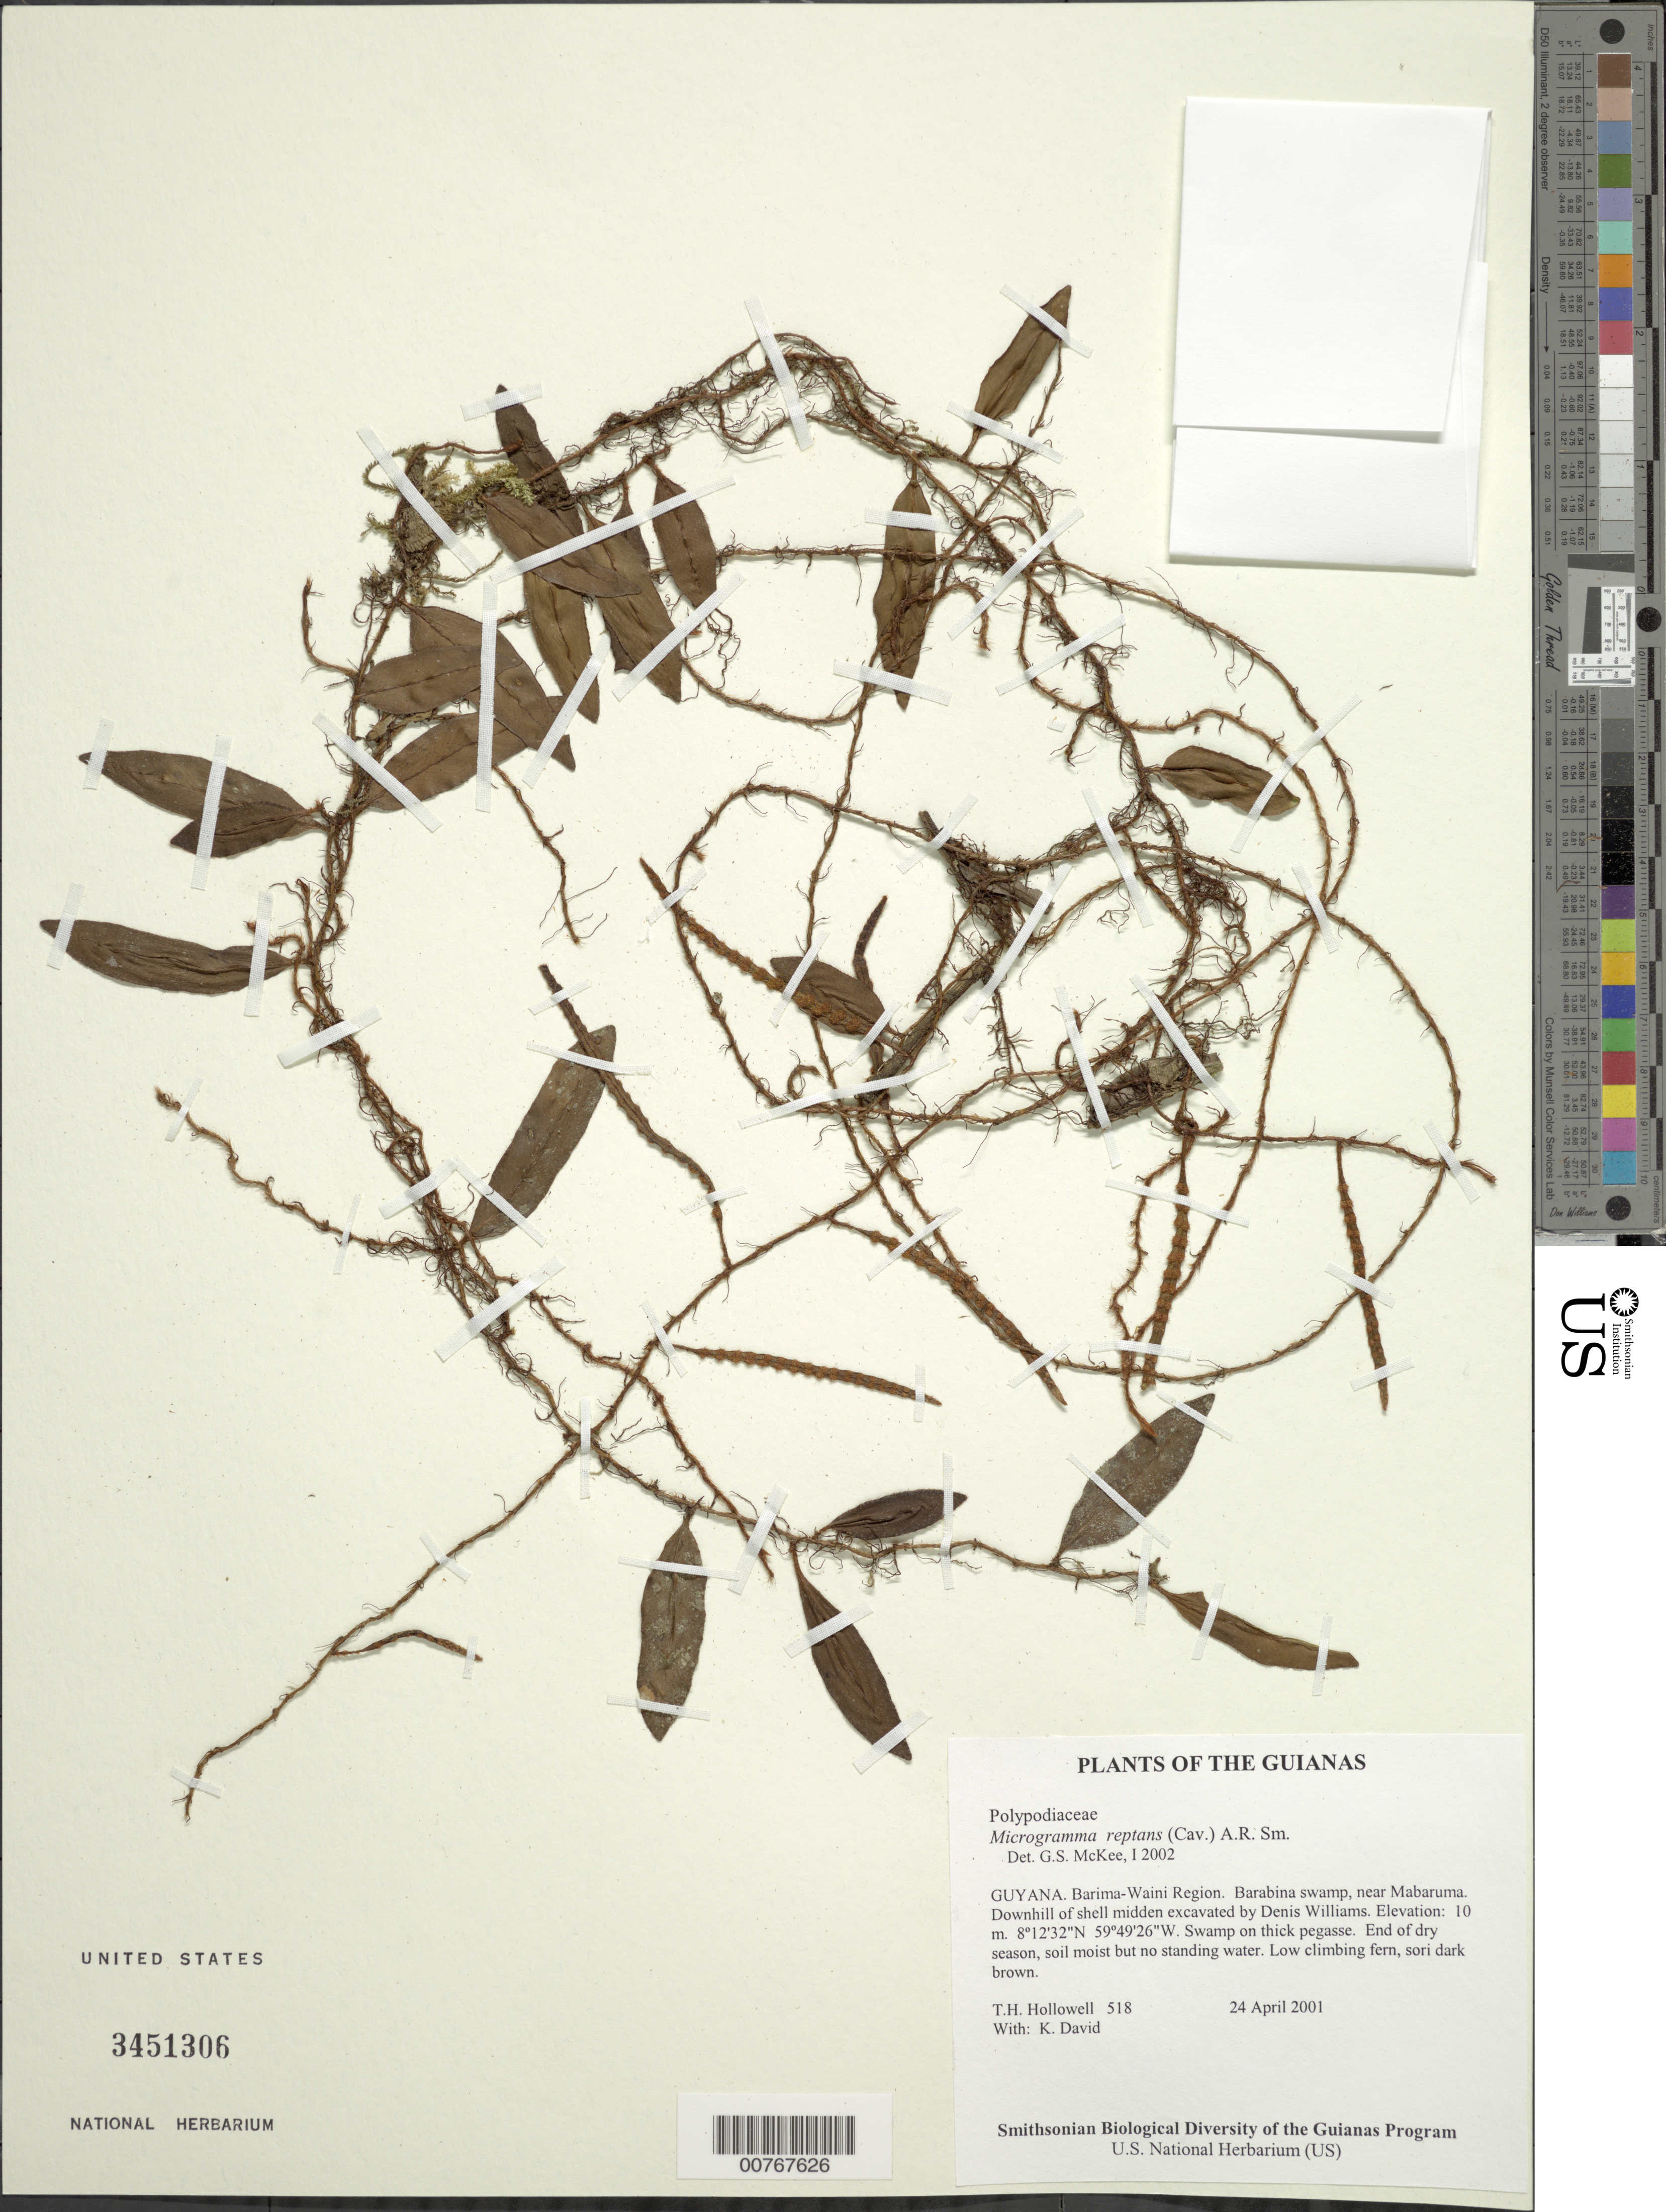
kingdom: Plantae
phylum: Tracheophyta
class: Polypodiopsida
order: Polypodiales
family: Polypodiaceae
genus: Microgramma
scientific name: Microgramma reptans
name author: (Cav.) A.R. Sm.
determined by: McKee, G. S., (US), NMNH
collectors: T. Hollowell & K. David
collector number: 518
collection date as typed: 24 April 2001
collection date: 2001-04-24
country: Guyana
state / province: Barima-Waini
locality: Barabina swamp, near Mabaruma. Downhill of shell midden excavated by Denis Williams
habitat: Swamp on thick pegasse. End of dry season, soil moist but no standing water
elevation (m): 10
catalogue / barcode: US 3451306